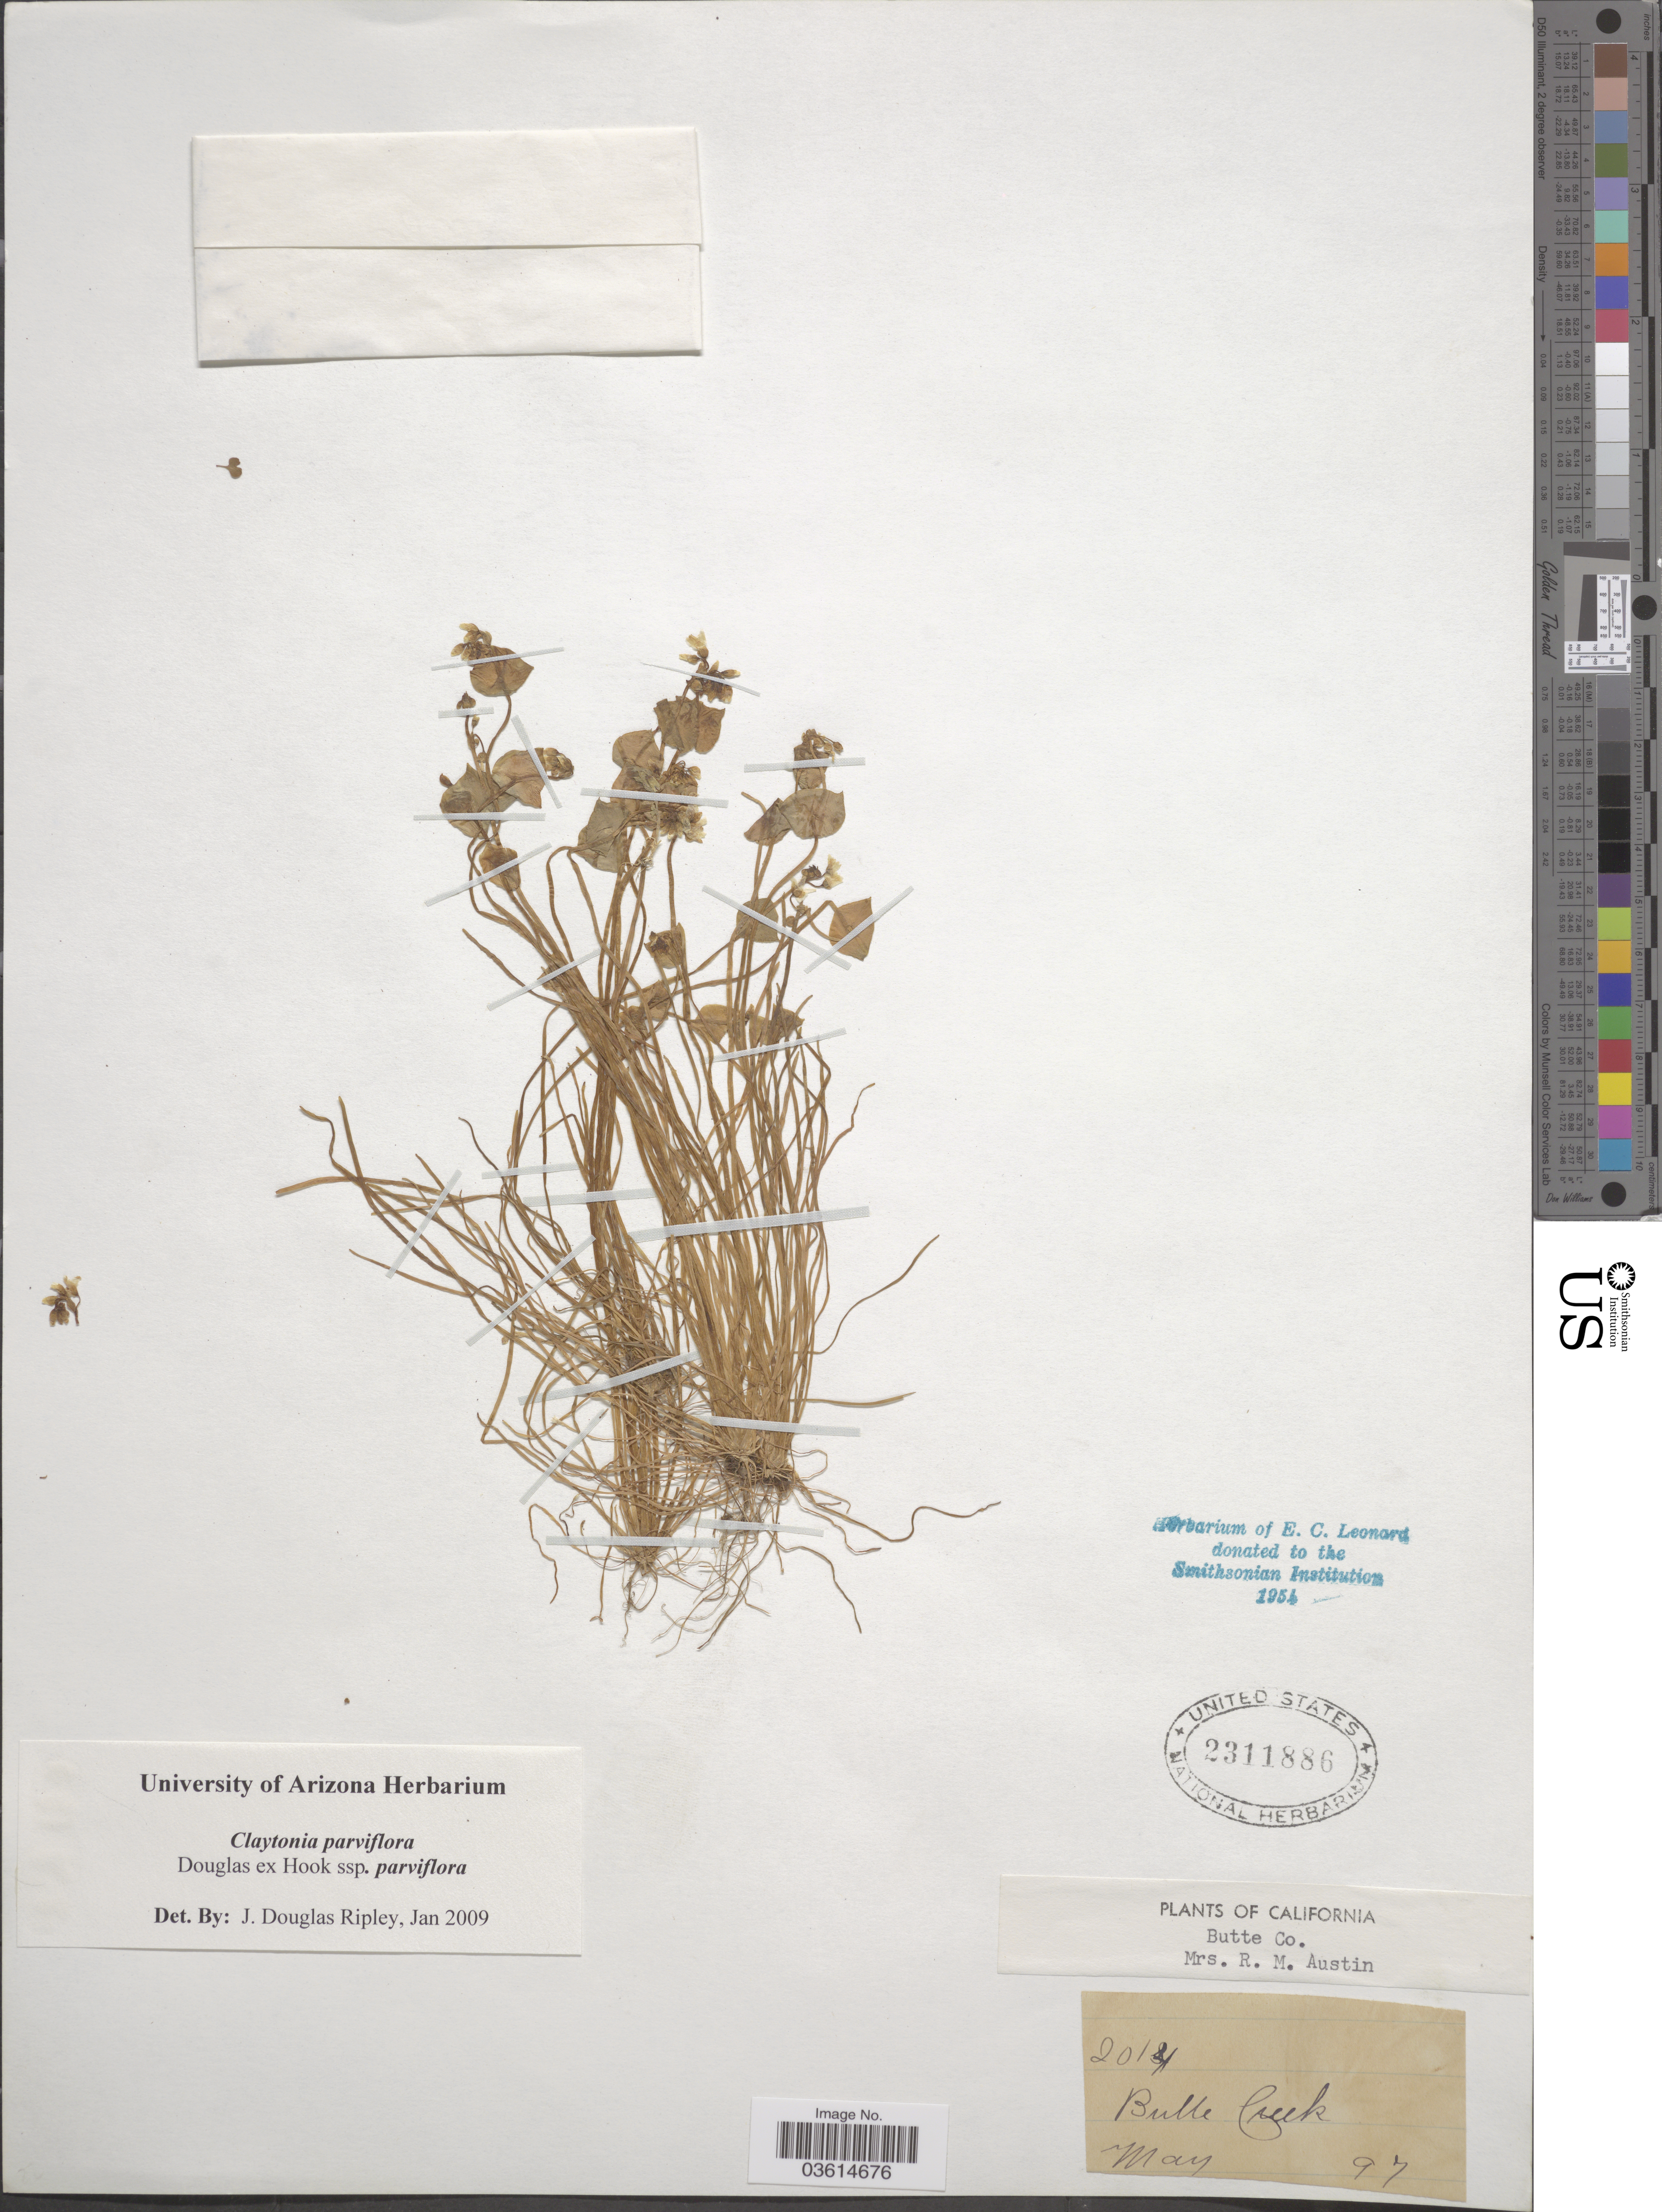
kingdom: Plantae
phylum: Tracheophyta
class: Magnoliopsida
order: Caryophyllales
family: Montiaceae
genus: Claytonia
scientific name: Claytonia parviflora subsp. parviflora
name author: Douglas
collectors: R. Austin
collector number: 2014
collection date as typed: Transcribed d/m/y: /5/97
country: United States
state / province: California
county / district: Butte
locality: Butte Co. Butte Creek.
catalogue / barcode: US 2311886